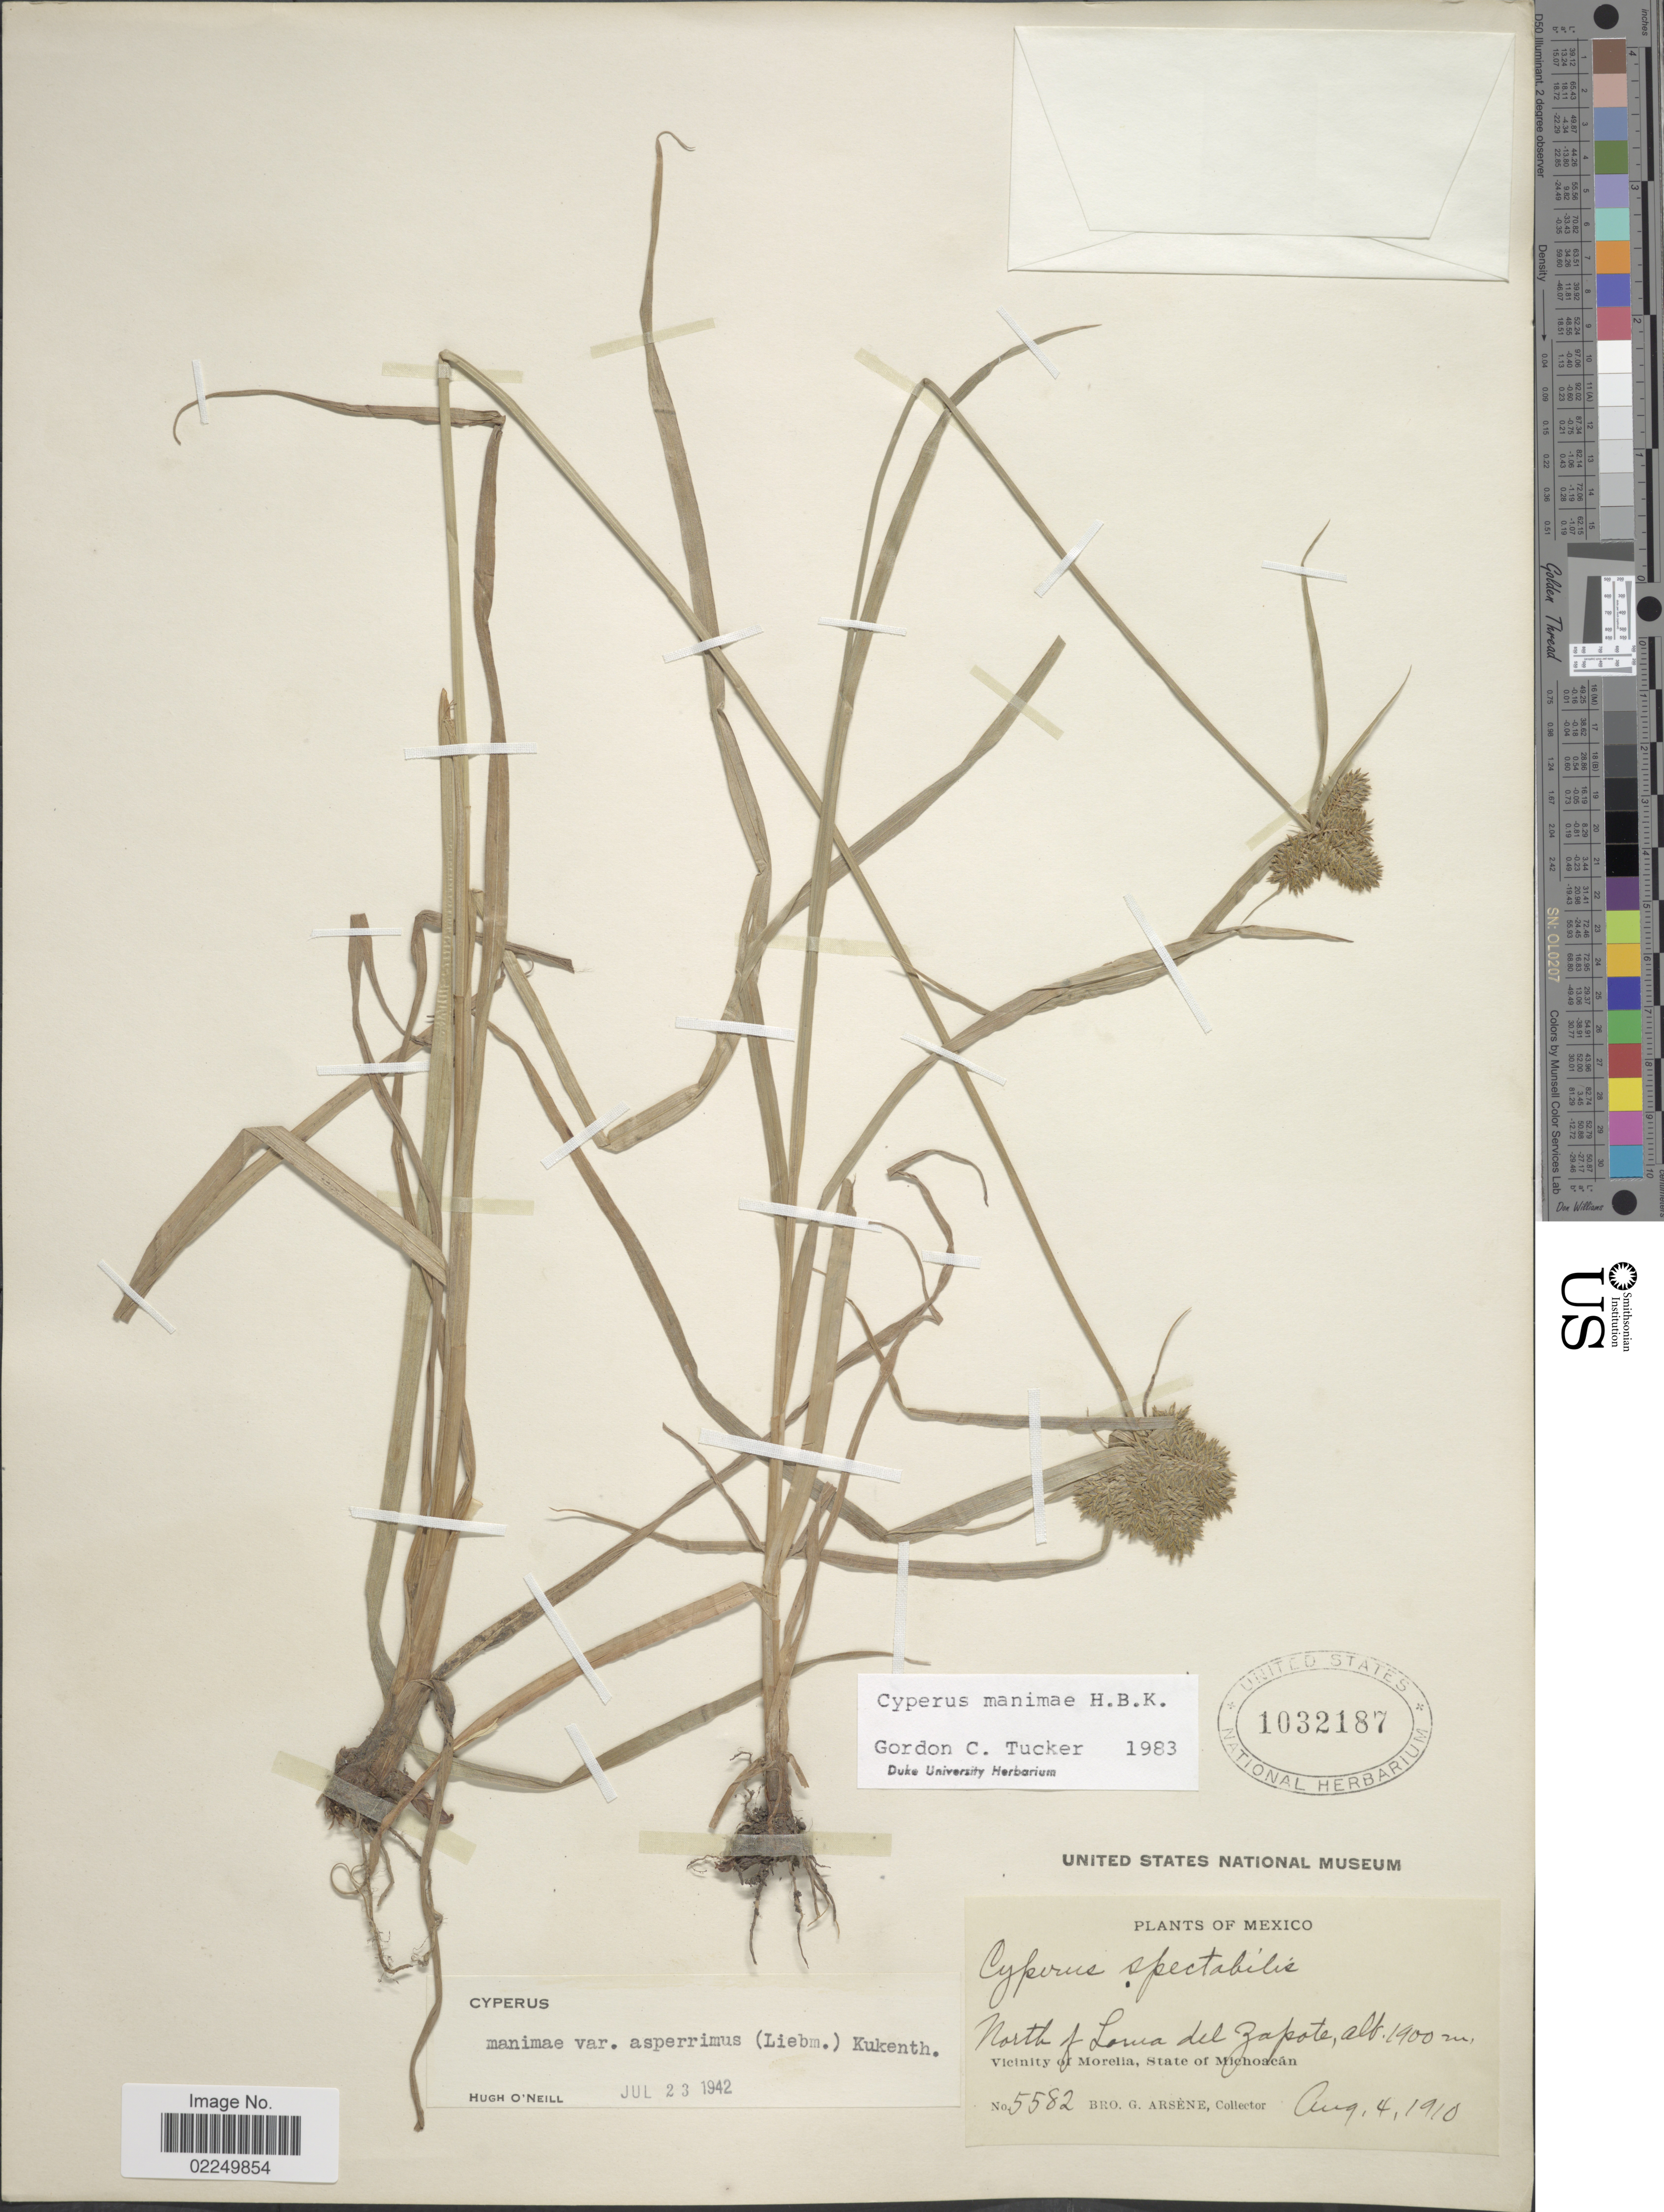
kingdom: Plantae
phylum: Tracheophyta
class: Liliopsida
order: Poales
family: Cyperaceae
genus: Cyperus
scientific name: Cyperus manimae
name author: Kunth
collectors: Bro. G. Arsène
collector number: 5582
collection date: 1910-08-04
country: Mexico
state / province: Michoacán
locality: North of LOma del Zapote, vicinity of Morelia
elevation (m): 1900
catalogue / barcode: US 1032187